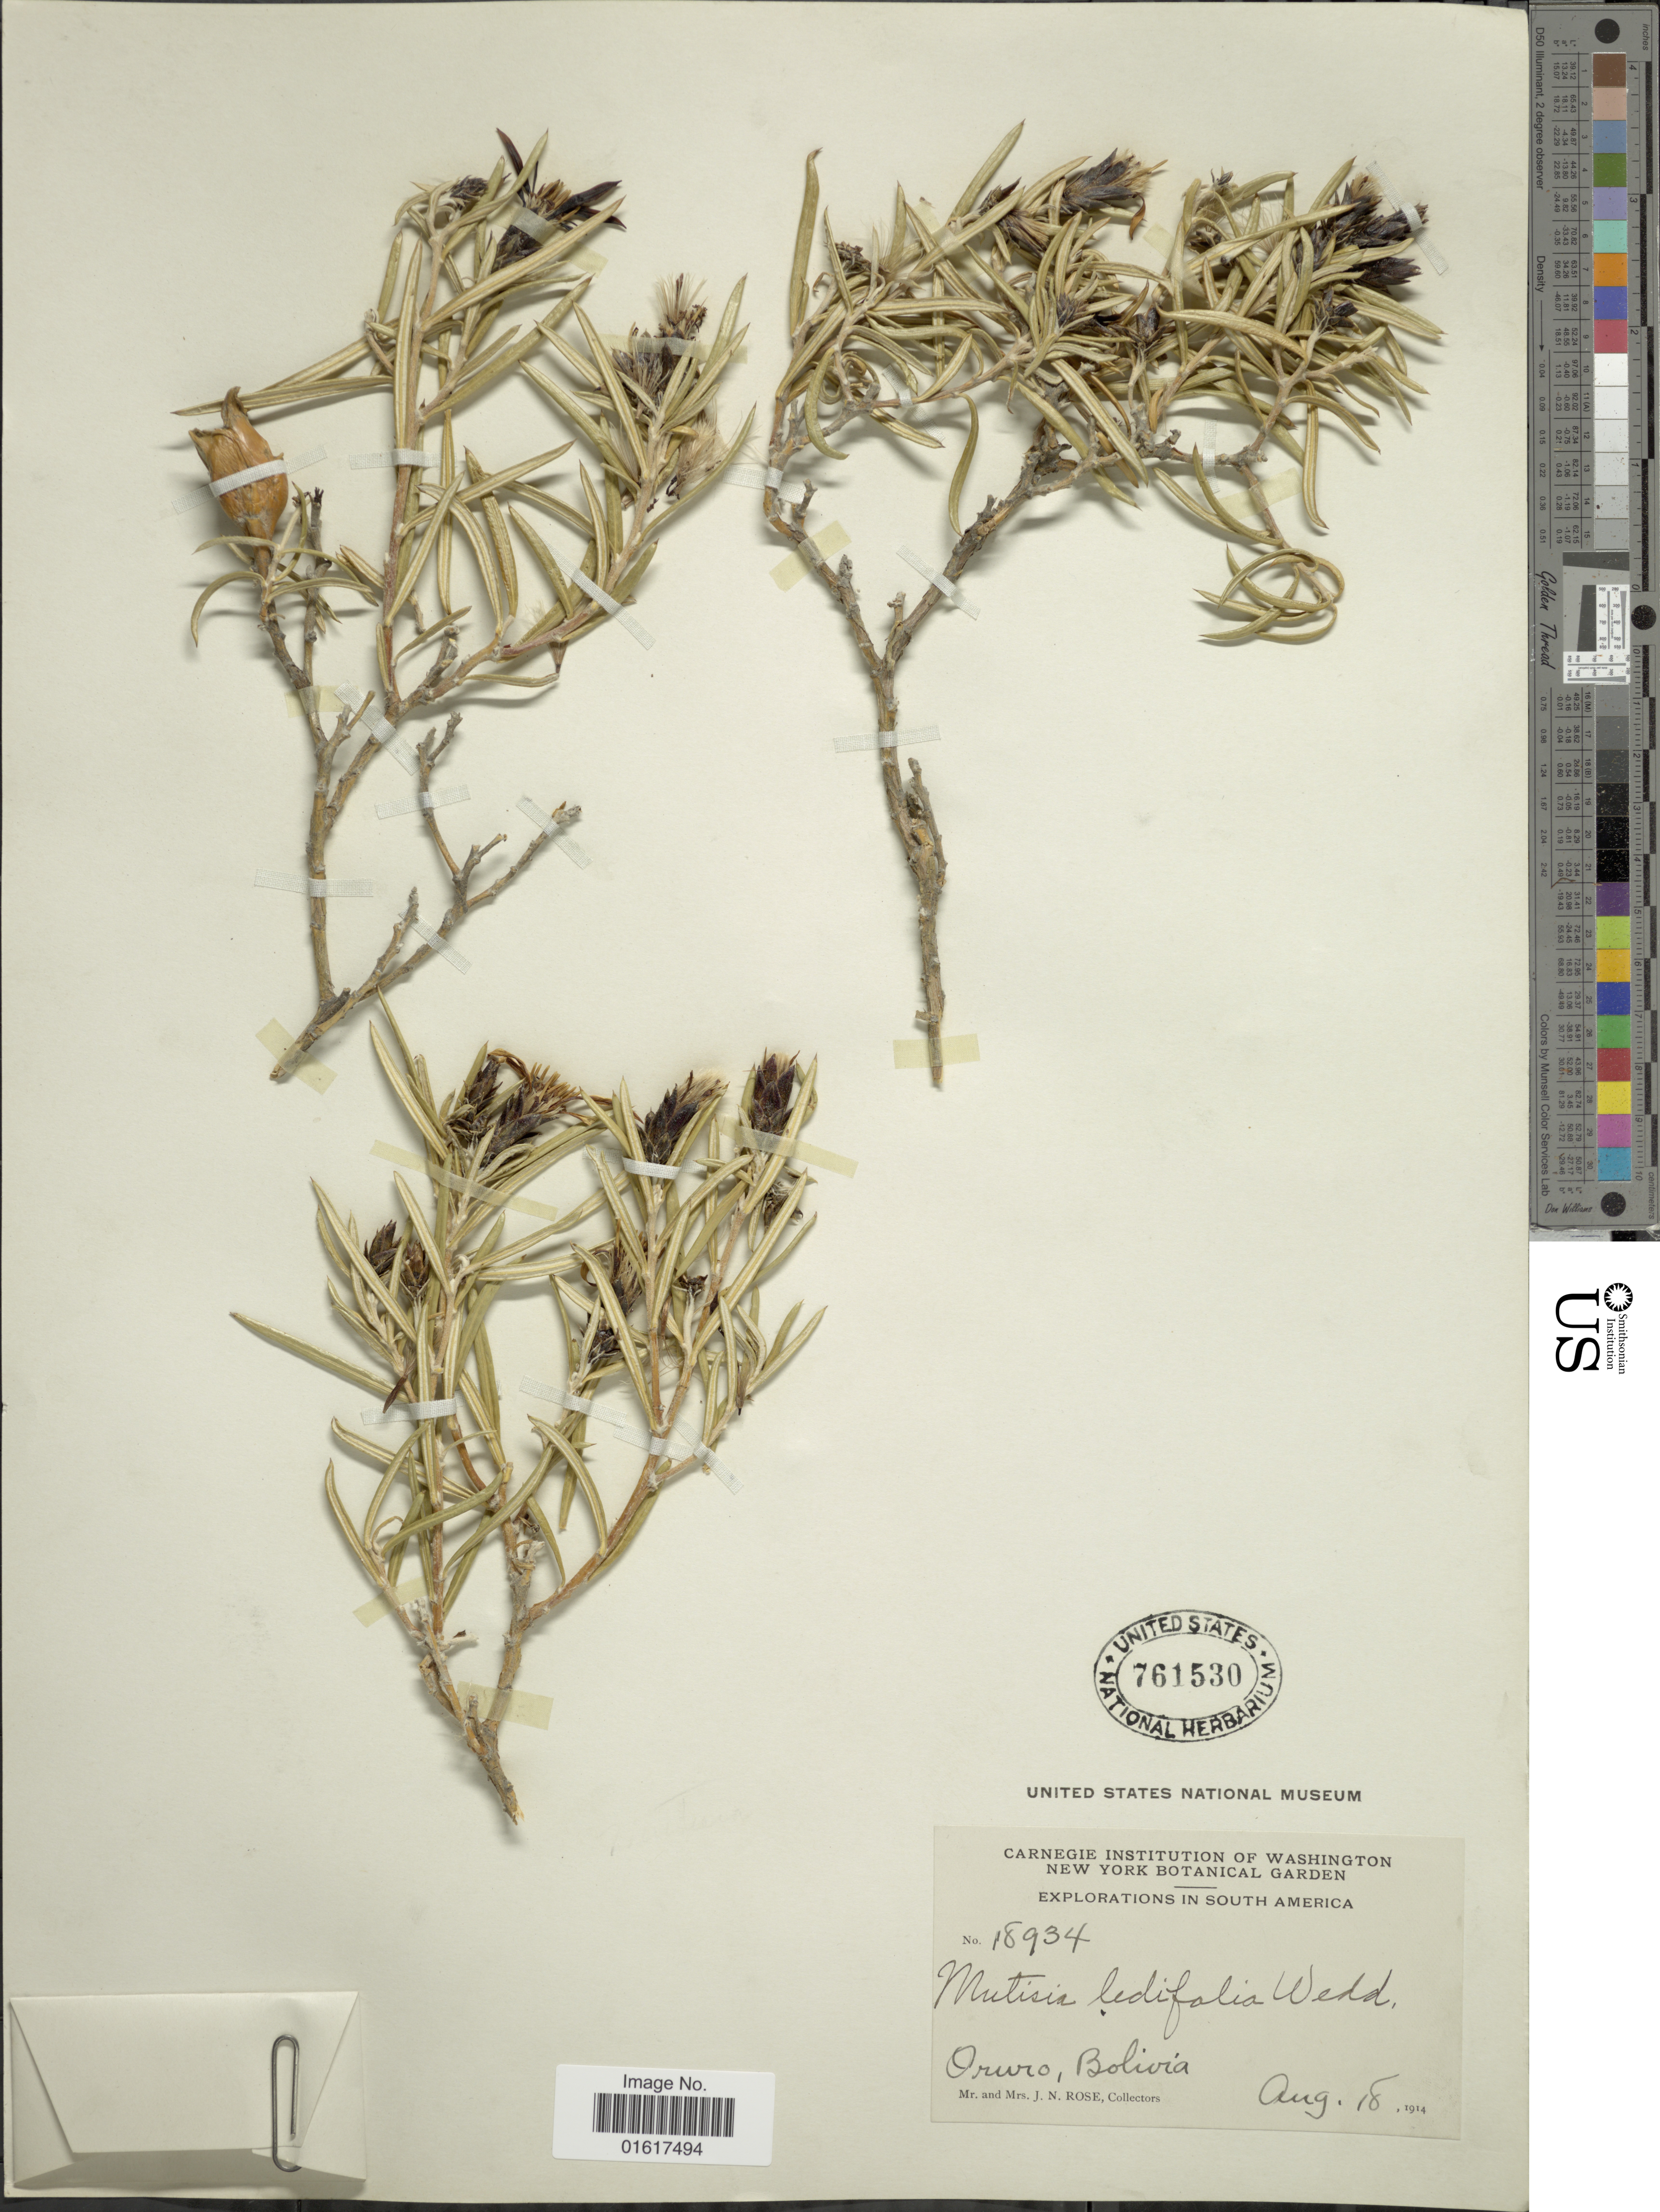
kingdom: Plantae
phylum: Tracheophyta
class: Magnoliopsida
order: Asterales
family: Asteraceae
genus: Mutisia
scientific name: Mutisia ledifolia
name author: Decne. ex Wedd.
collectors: J. N. Rose & L. B. Rose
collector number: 18934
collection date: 1914-08-18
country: Bolivia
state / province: Oruro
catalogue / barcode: US 761530